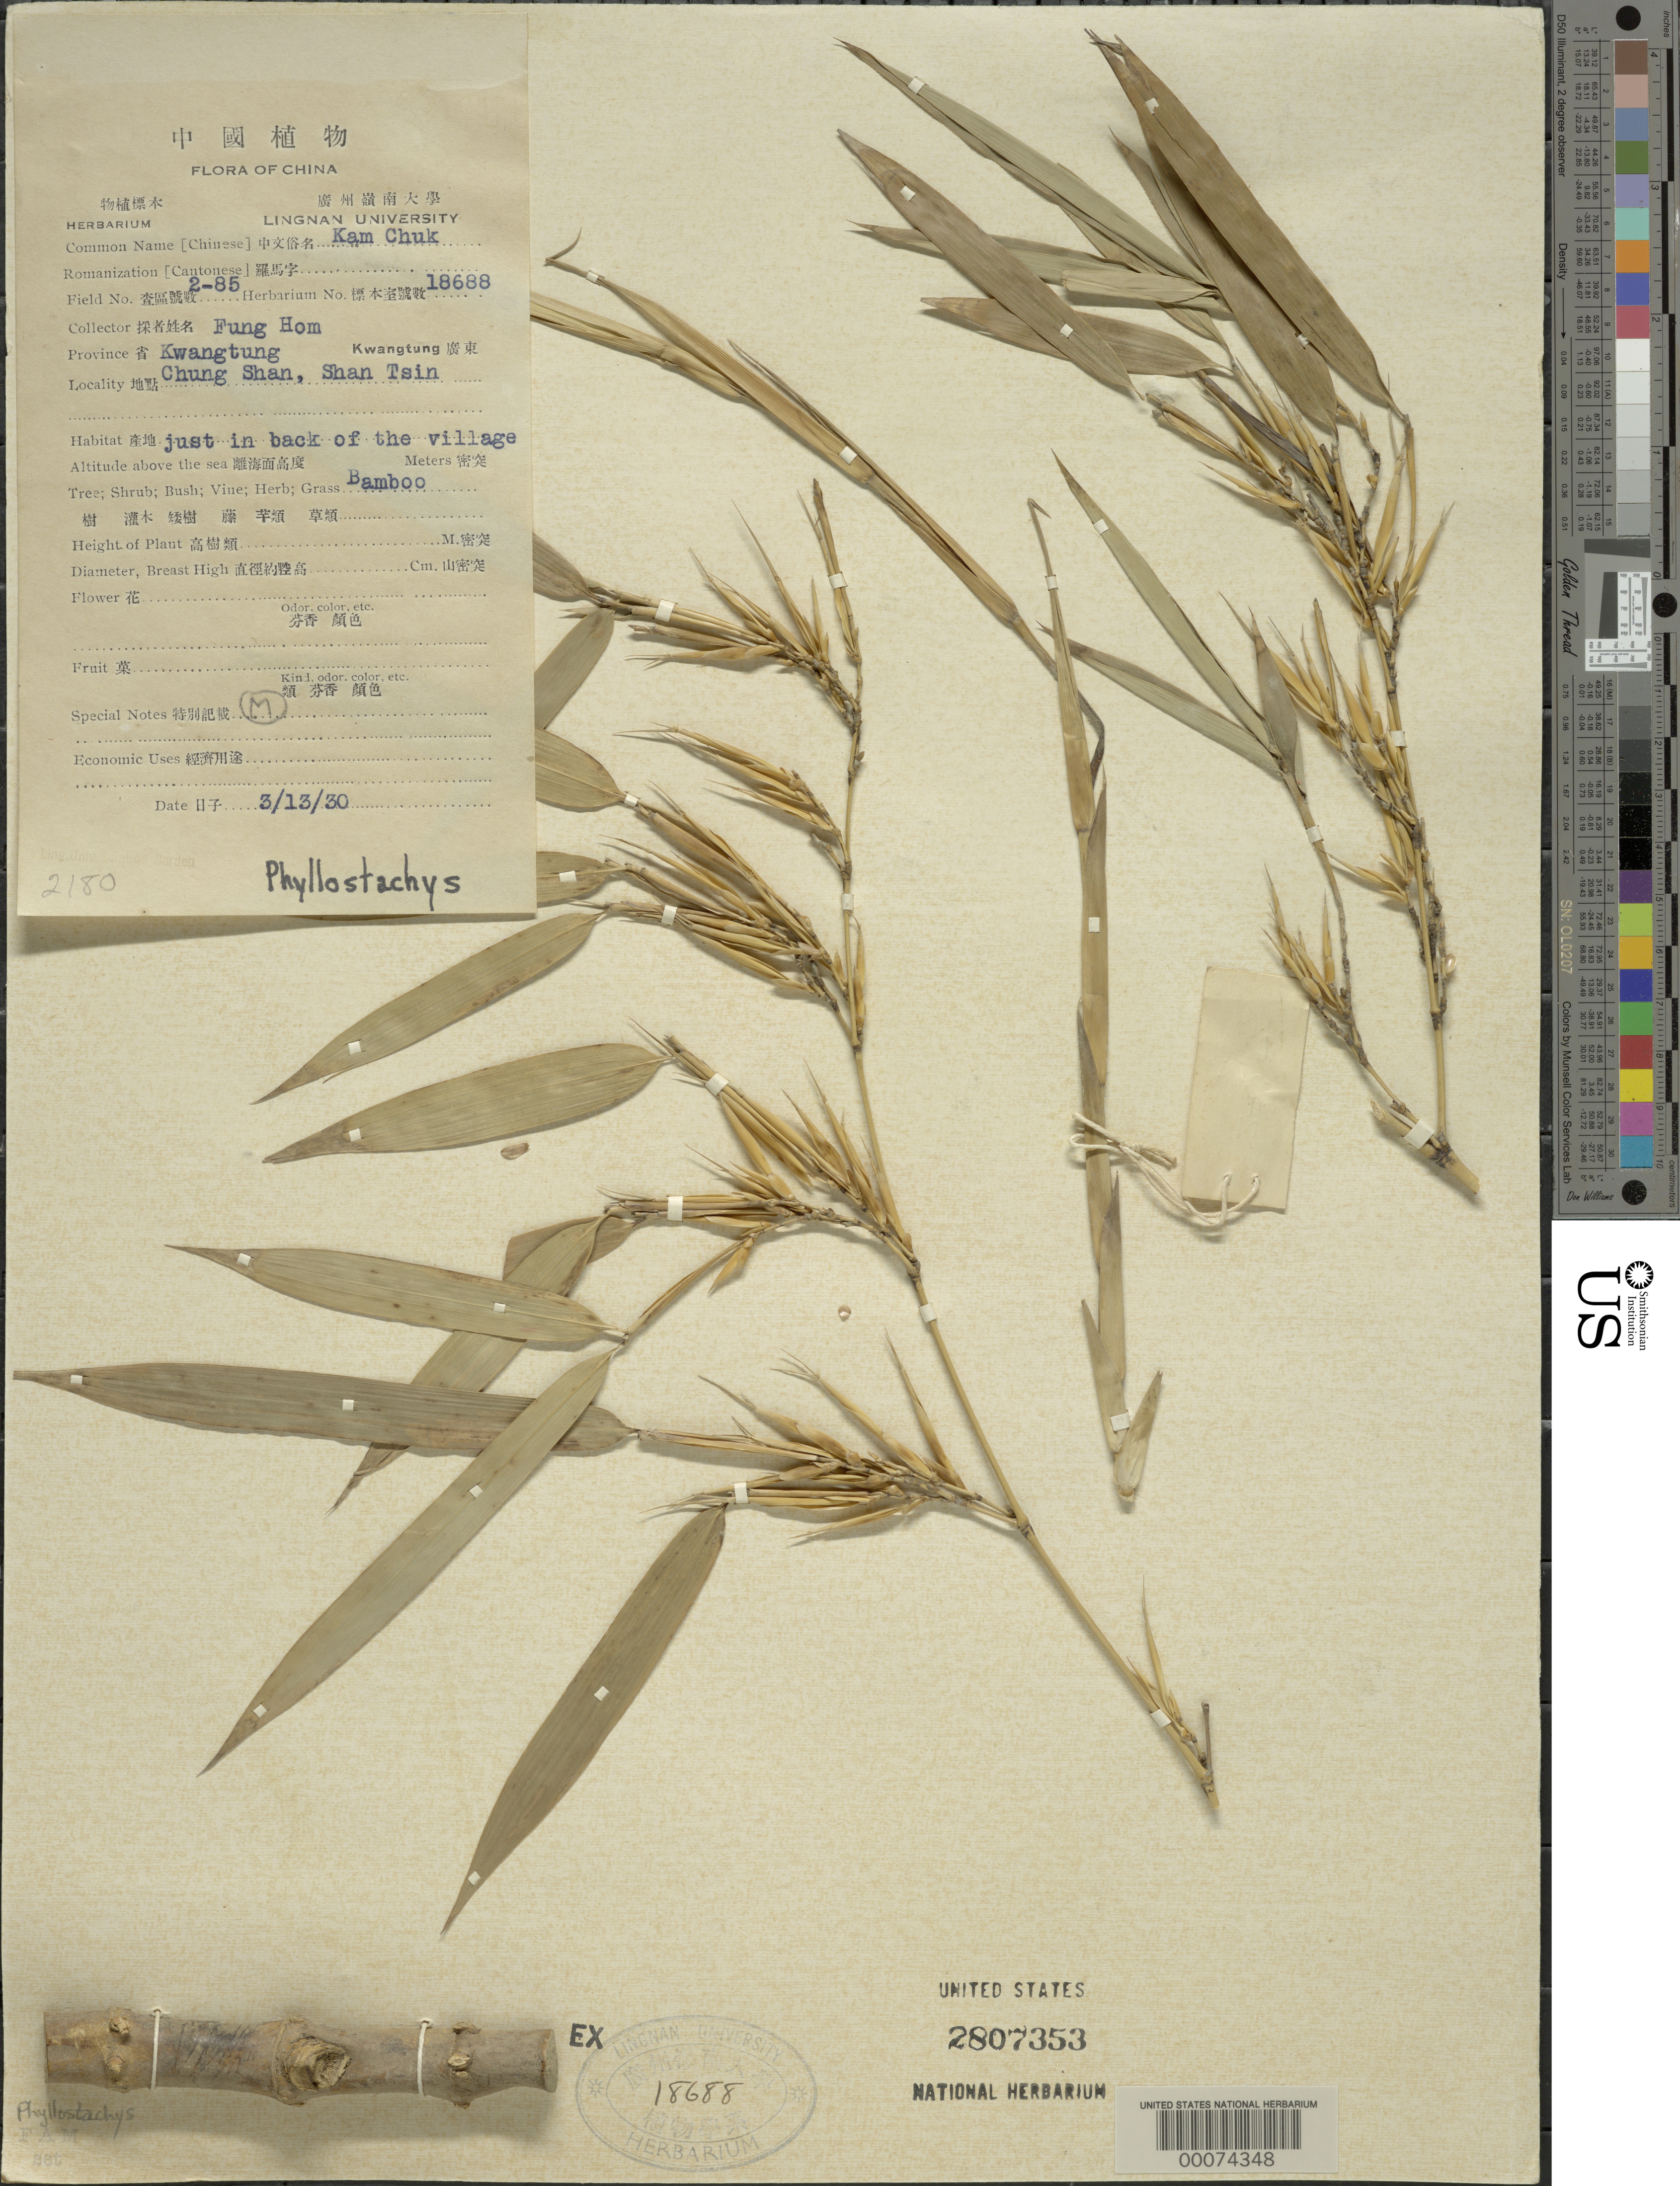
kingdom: Plantae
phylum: Tracheophyta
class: Liliopsida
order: Poales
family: Poaceae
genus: Phyllostachys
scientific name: Phyllostachys sp.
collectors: H. L. Fung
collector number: Z-085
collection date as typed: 13 Mar 1930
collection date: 1930-03-13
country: China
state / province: Guangdong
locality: Chung shan, shan tsin, just in back of village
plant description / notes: Lignan Univ. # 18688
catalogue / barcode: US 2807353